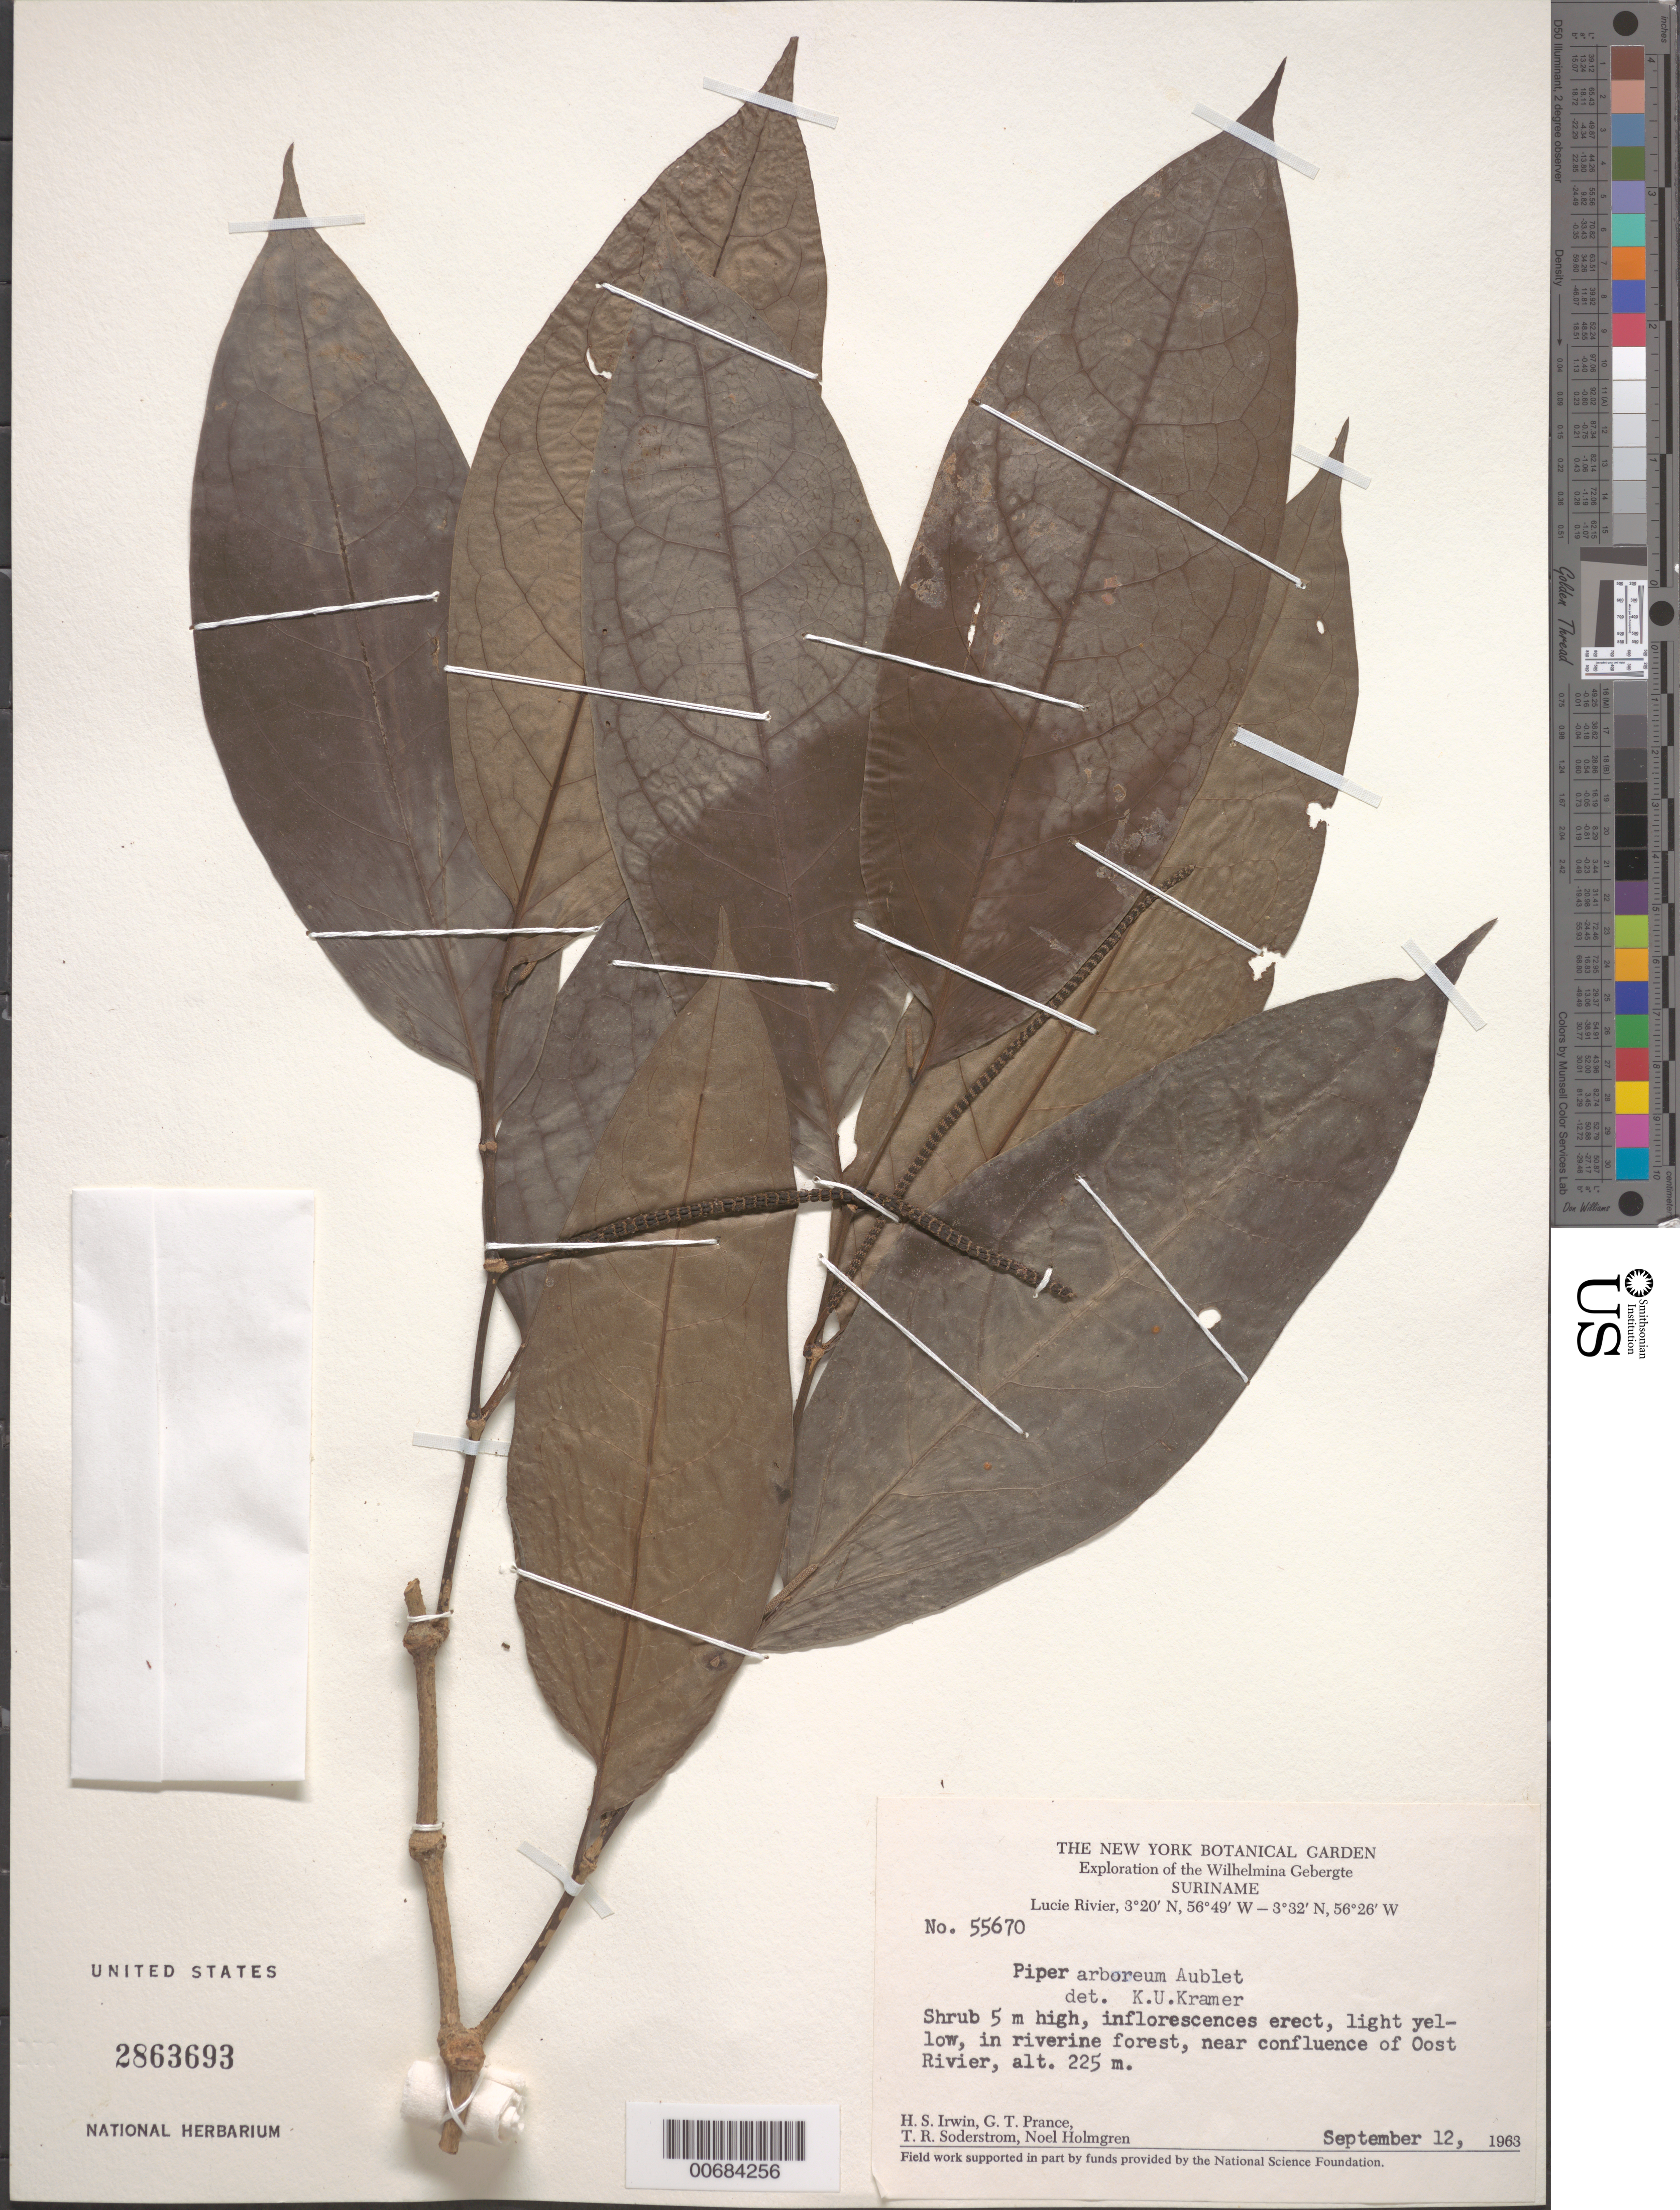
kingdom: Plantae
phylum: Tracheophyta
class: Magnoliopsida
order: Piperales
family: Piperaceae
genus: Piper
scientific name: Piper arboreum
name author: Aubl.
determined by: Kramer, K. U.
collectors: H. Irwin, G. T. Prance, T. R. Soderstrom & N. H. Holmgren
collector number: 55670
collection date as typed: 12-Sep-63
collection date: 1963-09-12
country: Suriname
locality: Lucie R., near confl. with Oost R., Wilhelmina Gebergte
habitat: Riverine forest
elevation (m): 225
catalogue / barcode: US 2863693